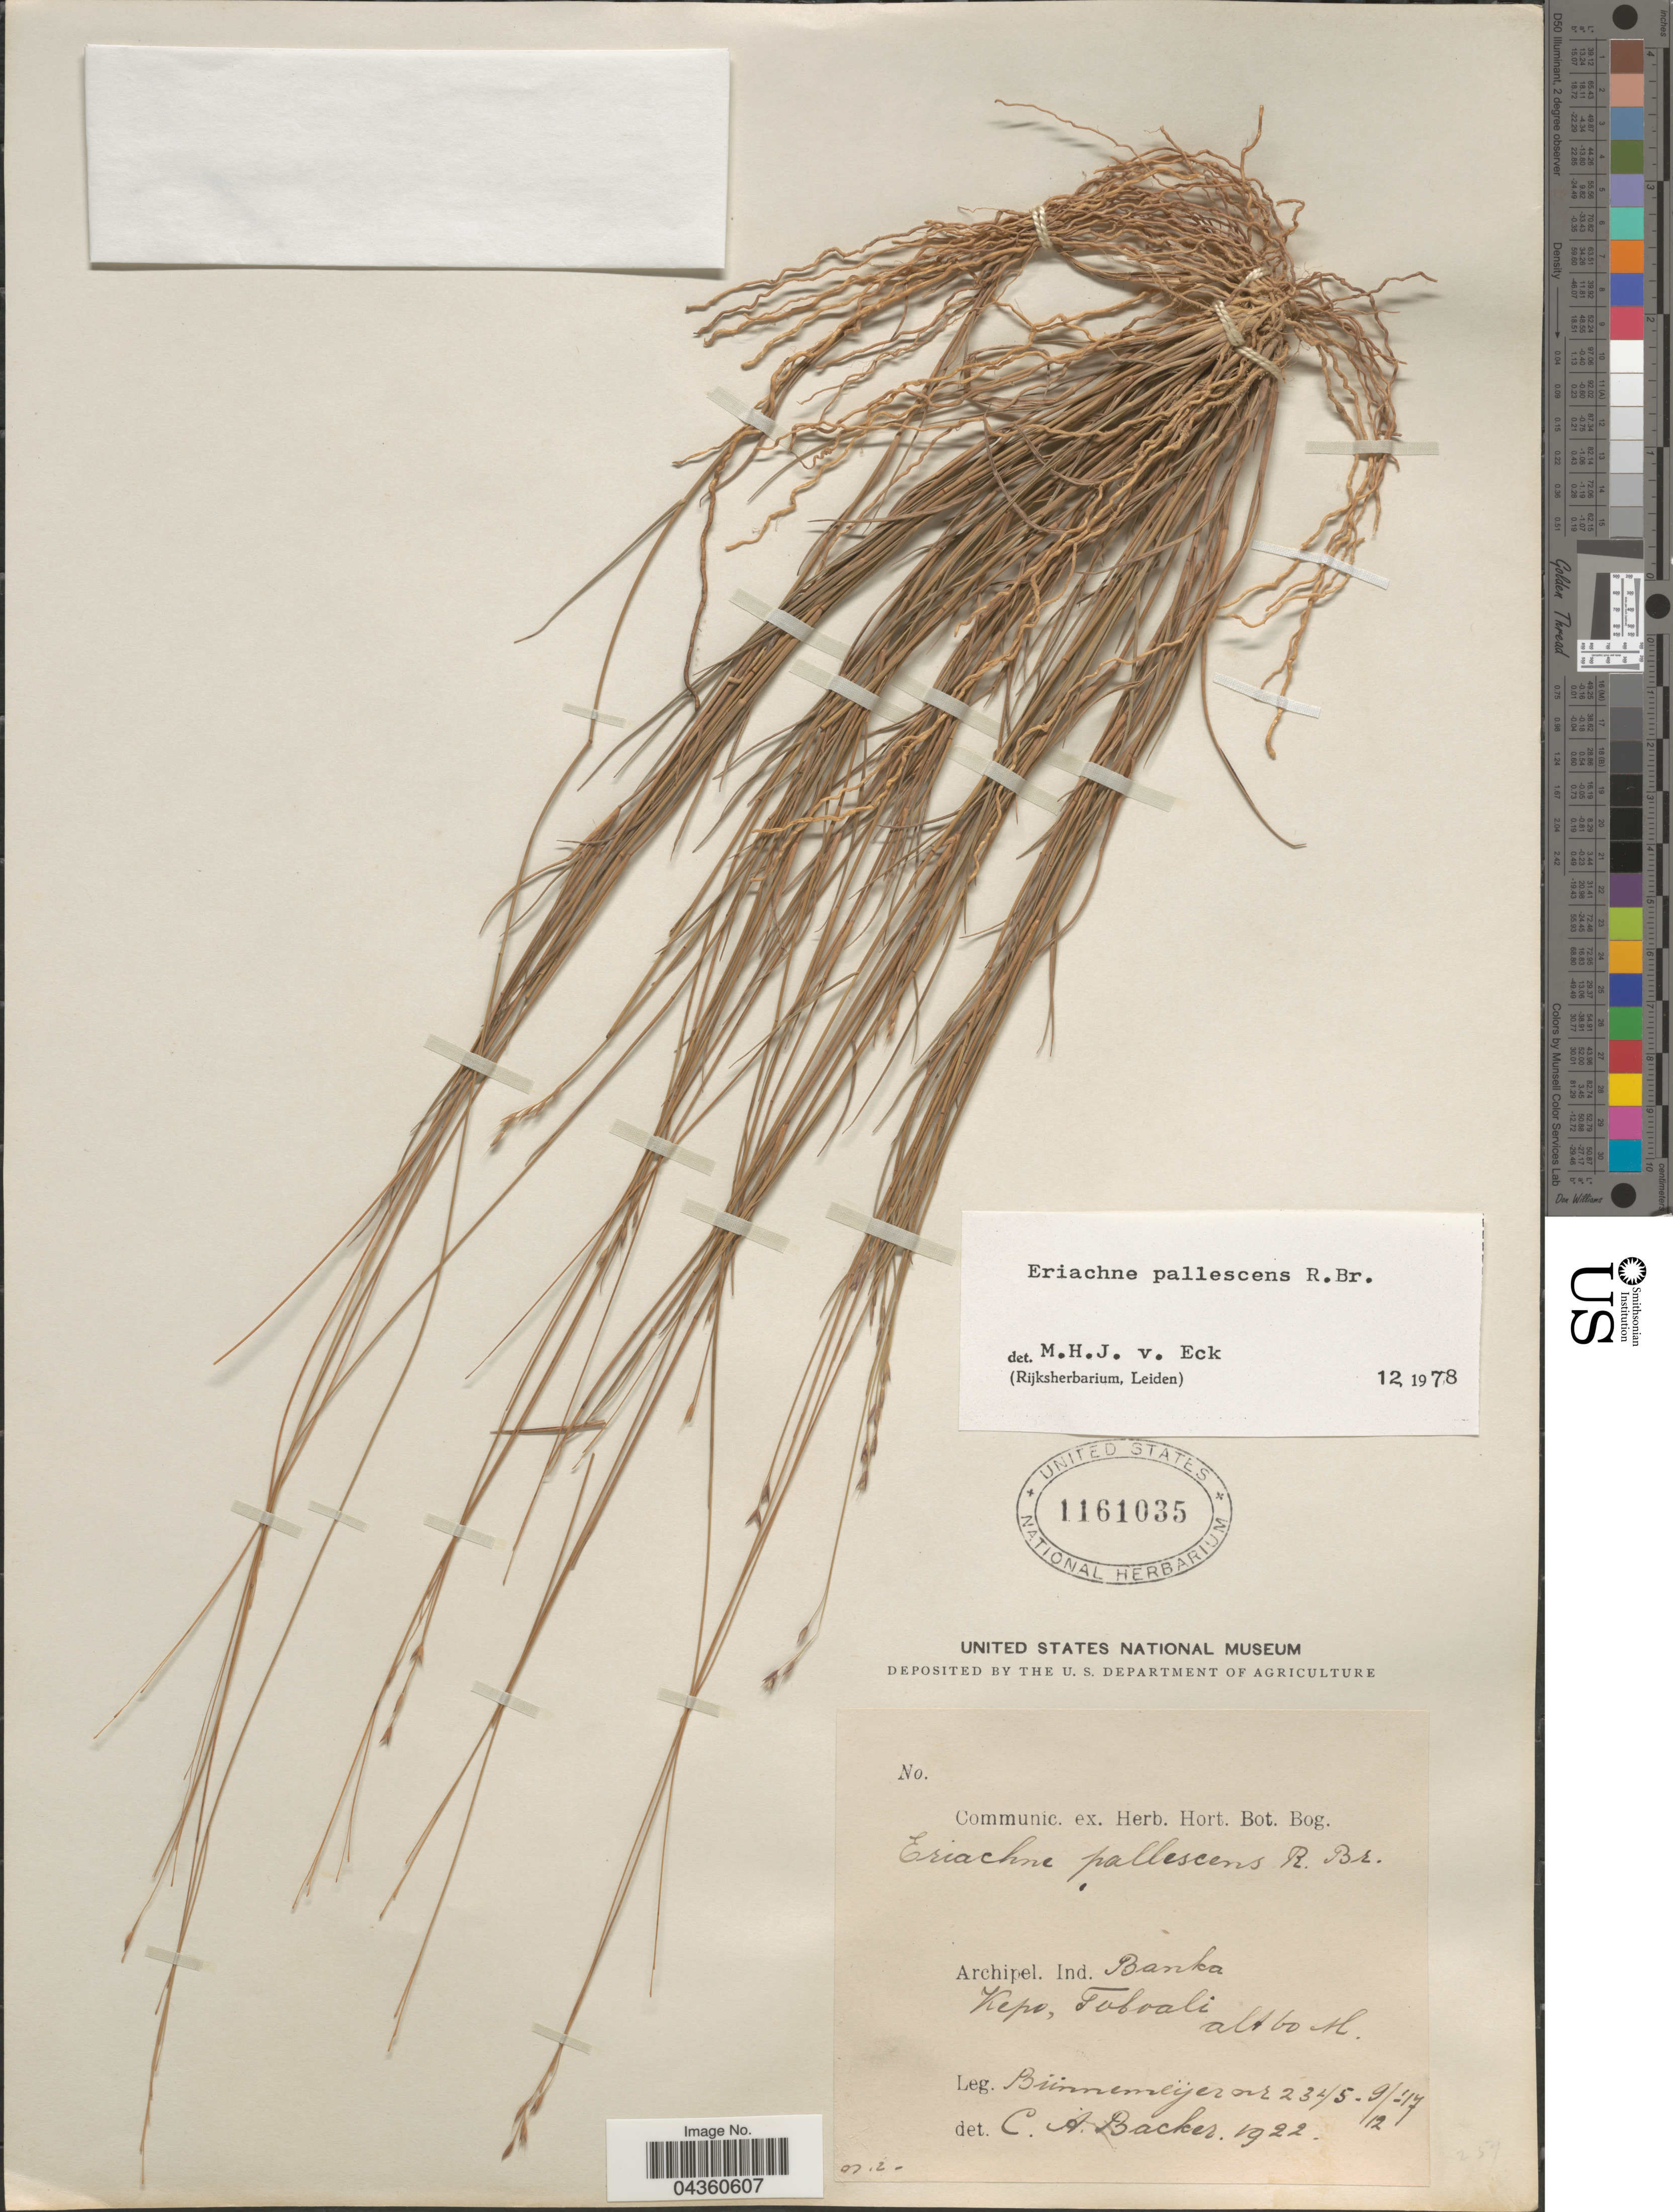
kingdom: Plantae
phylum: Tracheophyta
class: Liliopsida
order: Poales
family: Poaceae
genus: Eriachne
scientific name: Eriachne pallescens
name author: R. Br.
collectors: -. Bunnemeijer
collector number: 2345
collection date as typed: Transcribed d/m/y: 9/12/17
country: Indonesia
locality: Archipel. Ind. Banka. Kepo, Toboali.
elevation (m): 60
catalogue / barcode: US 1161035